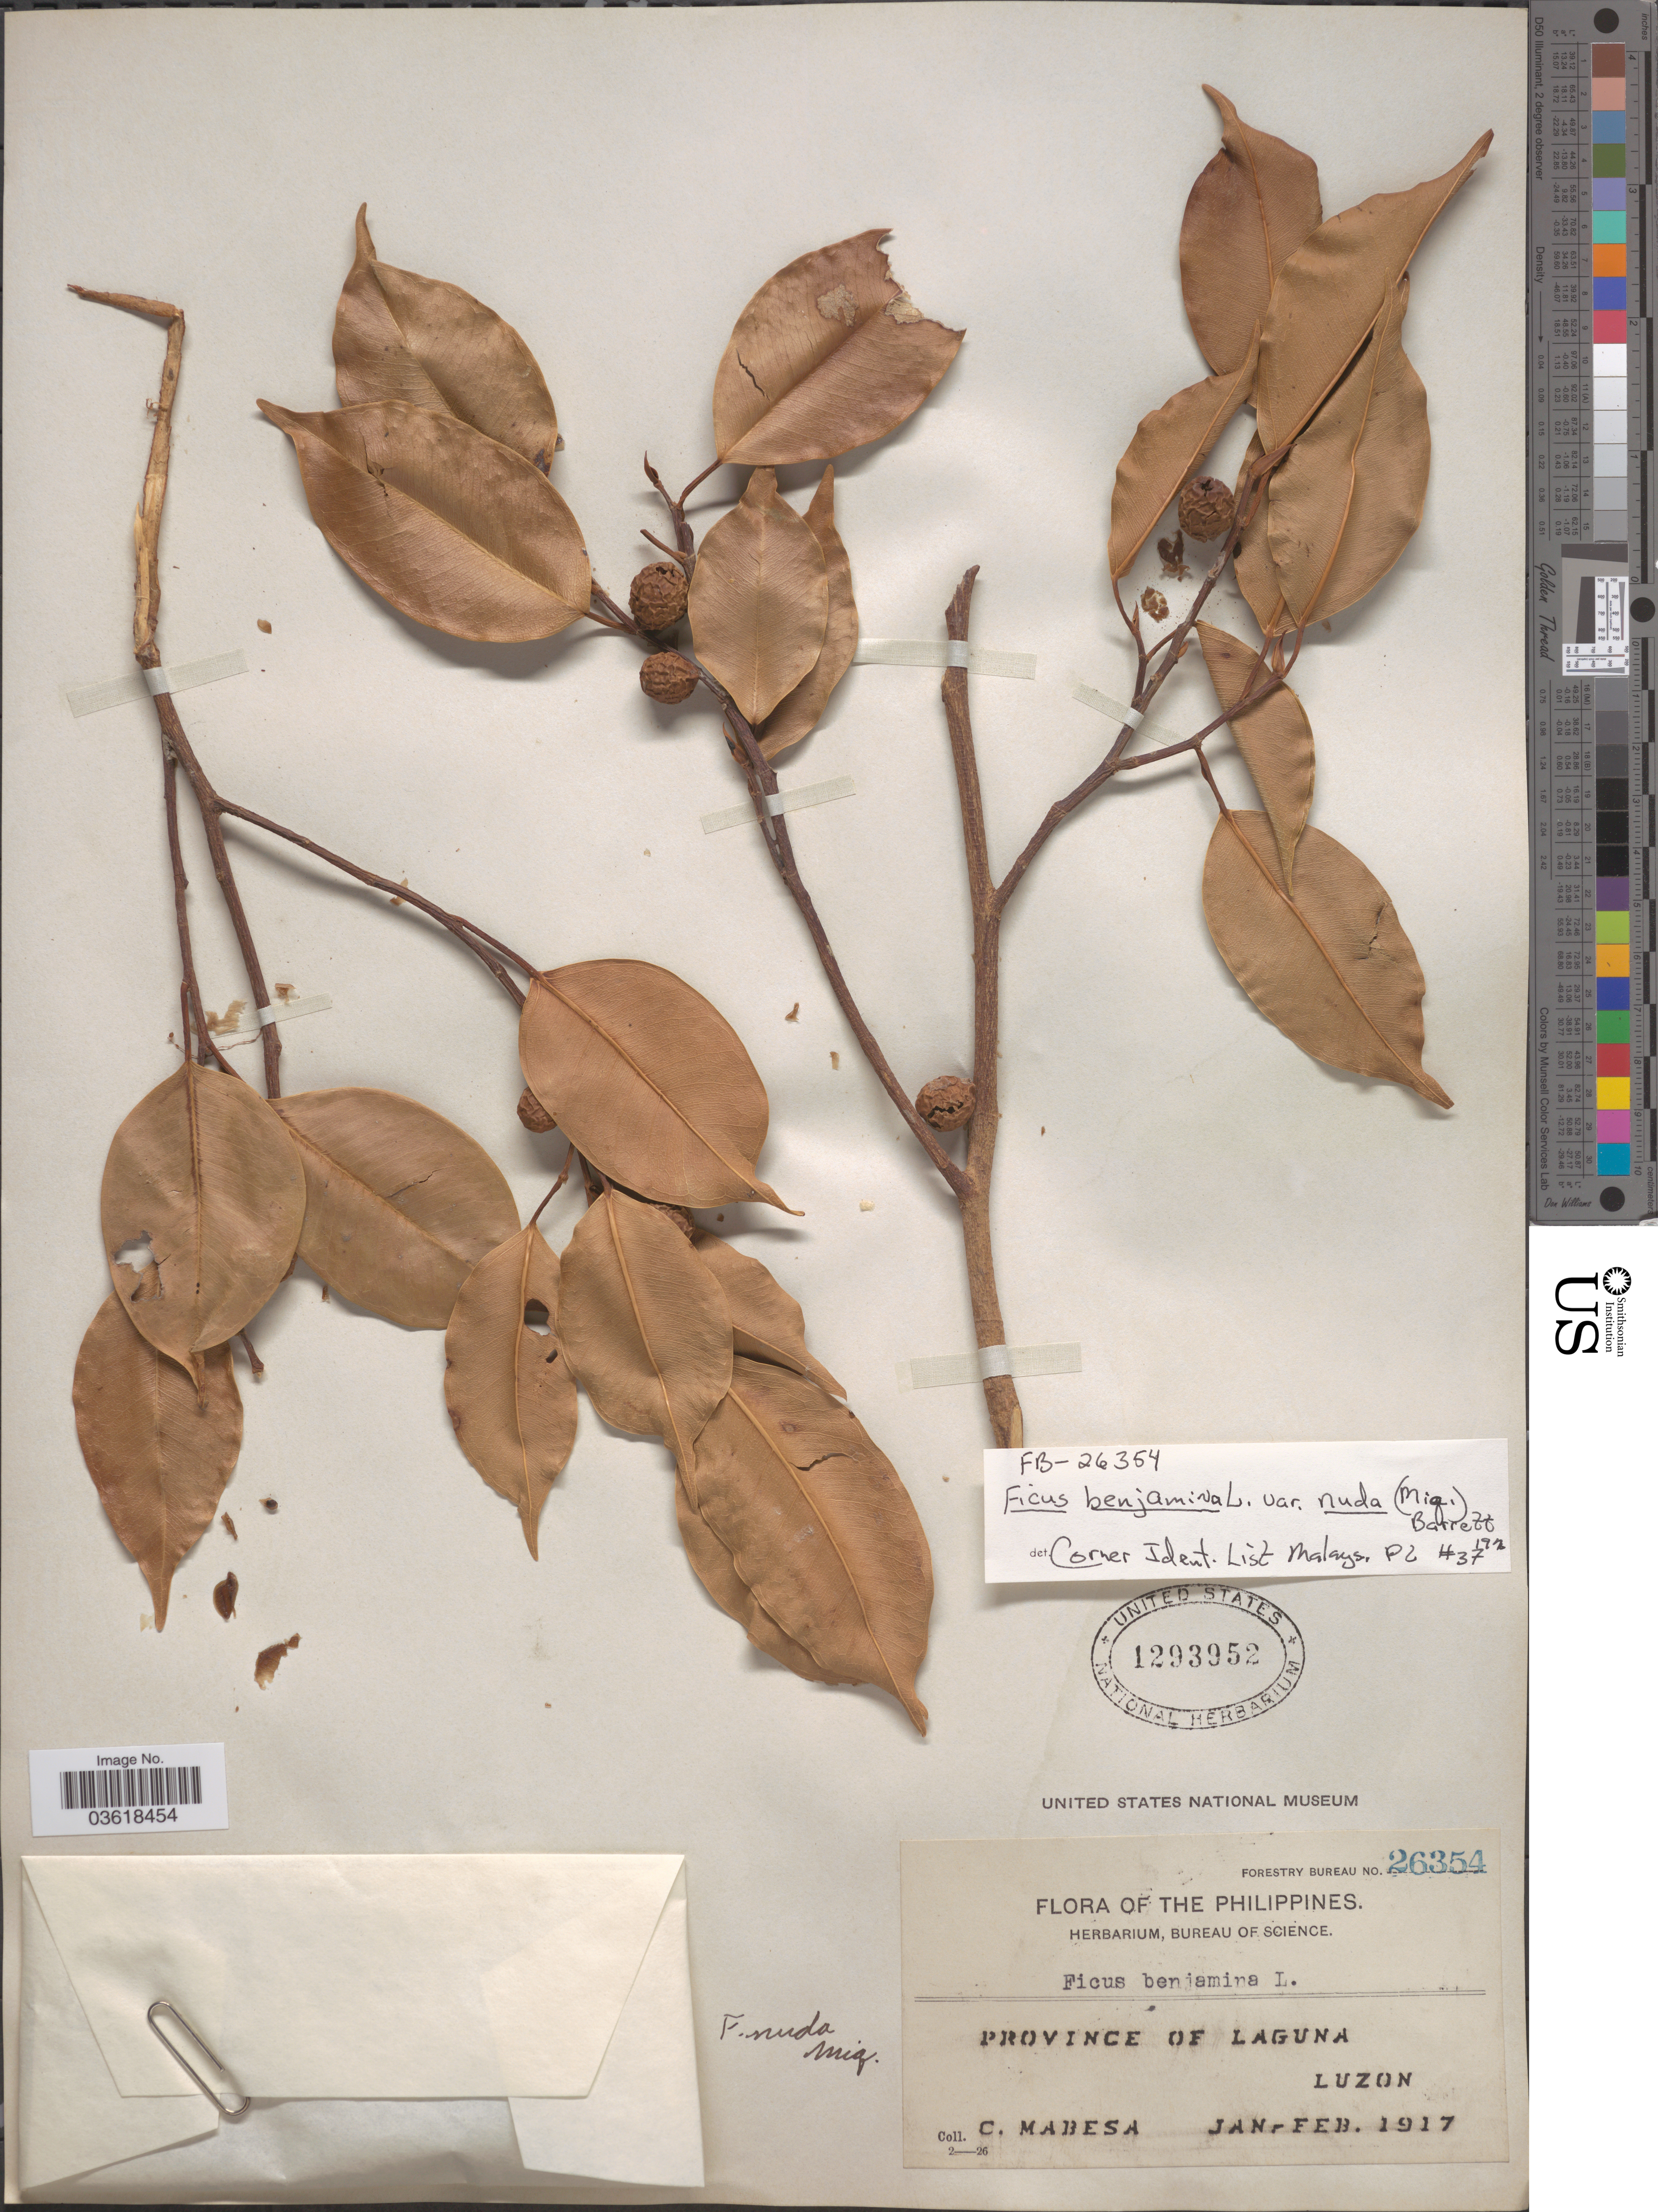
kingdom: Plantae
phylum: Tracheophyta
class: Magnoliopsida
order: Rosales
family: Moraceae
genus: Ficus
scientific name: Ficus benjamina var. nuda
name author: (Miq.) Barrett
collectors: C. Mabesa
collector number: Forestry Bureau 26354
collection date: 1917-01/1917-02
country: Philippines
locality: Province of Laguna. Luzon.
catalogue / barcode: US 1293952